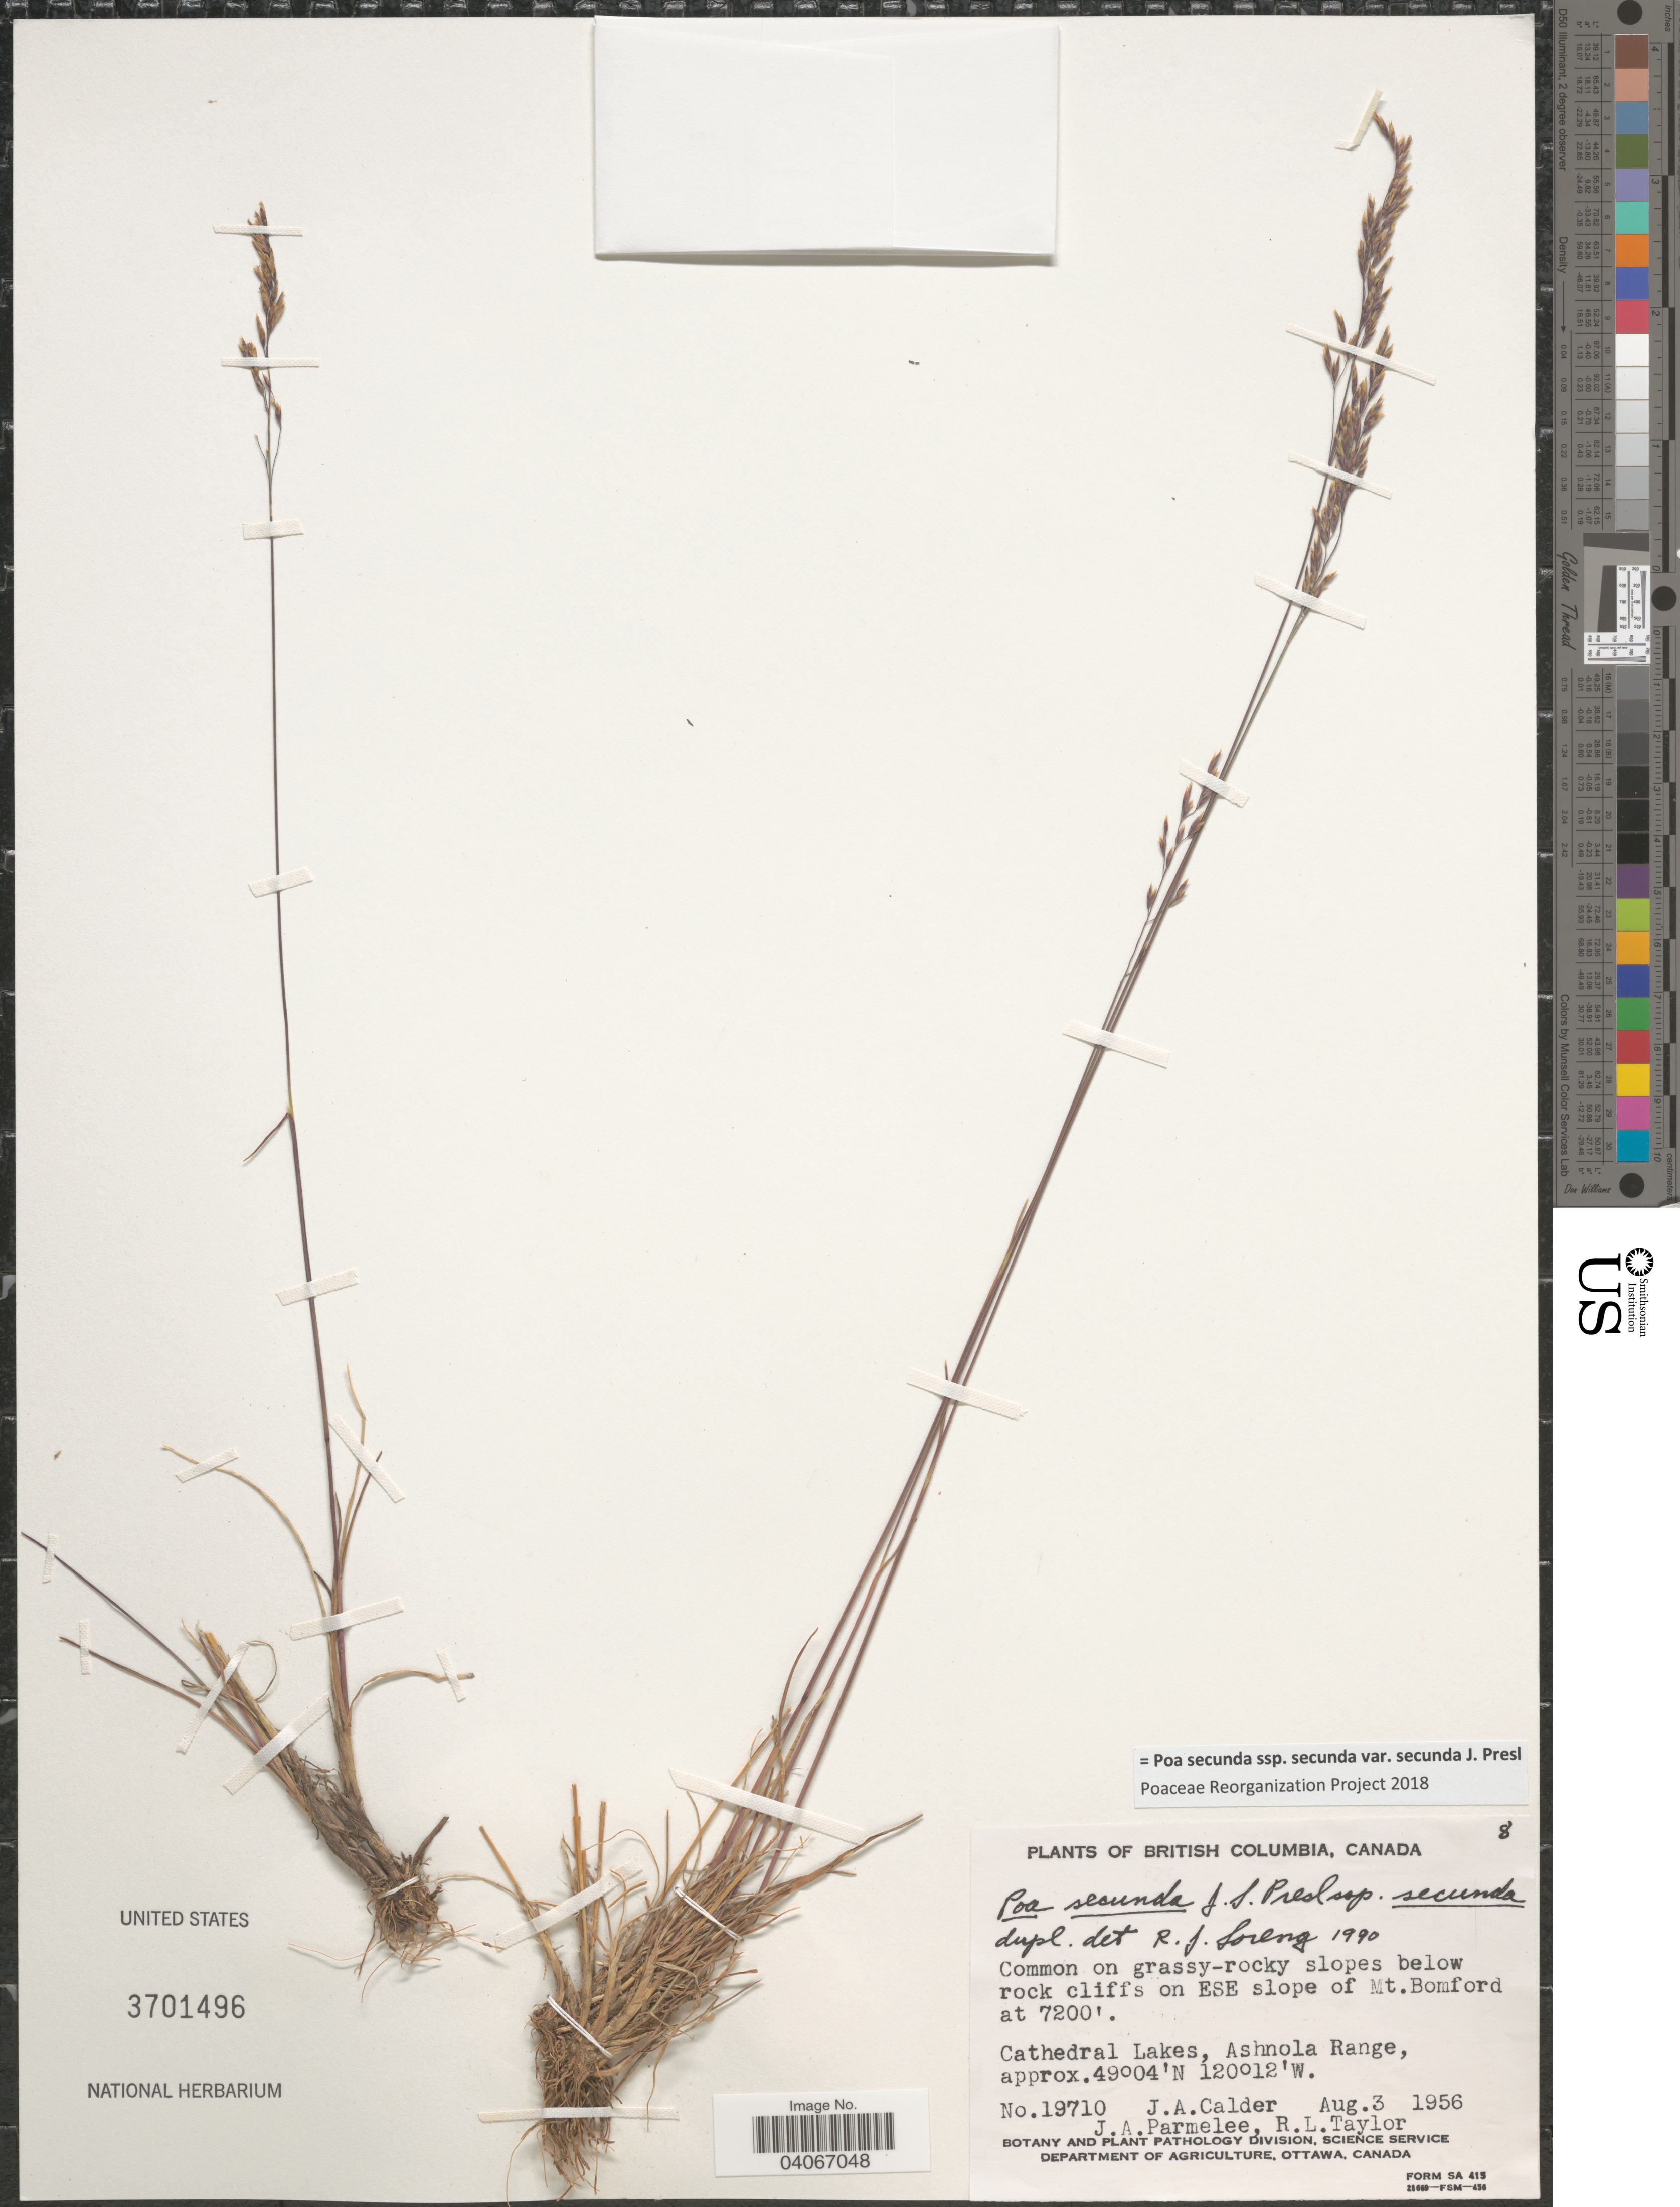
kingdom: Plantae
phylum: Tracheophyta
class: Liliopsida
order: Poales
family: Poaceae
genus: Poa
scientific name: Poa secunda subsp. secunda var. secunda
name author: J. Presl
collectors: J. A. Calder, J. A. Parmelee & R. Taylor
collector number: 19710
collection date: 1956-08-03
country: Canada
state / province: British Columbia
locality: Common on grassy-rocky slopes below rock cliffs on ESE slope of Mt. Bomford. Cathedral Lakes, Ashnola Range.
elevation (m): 2195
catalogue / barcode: US 3701496